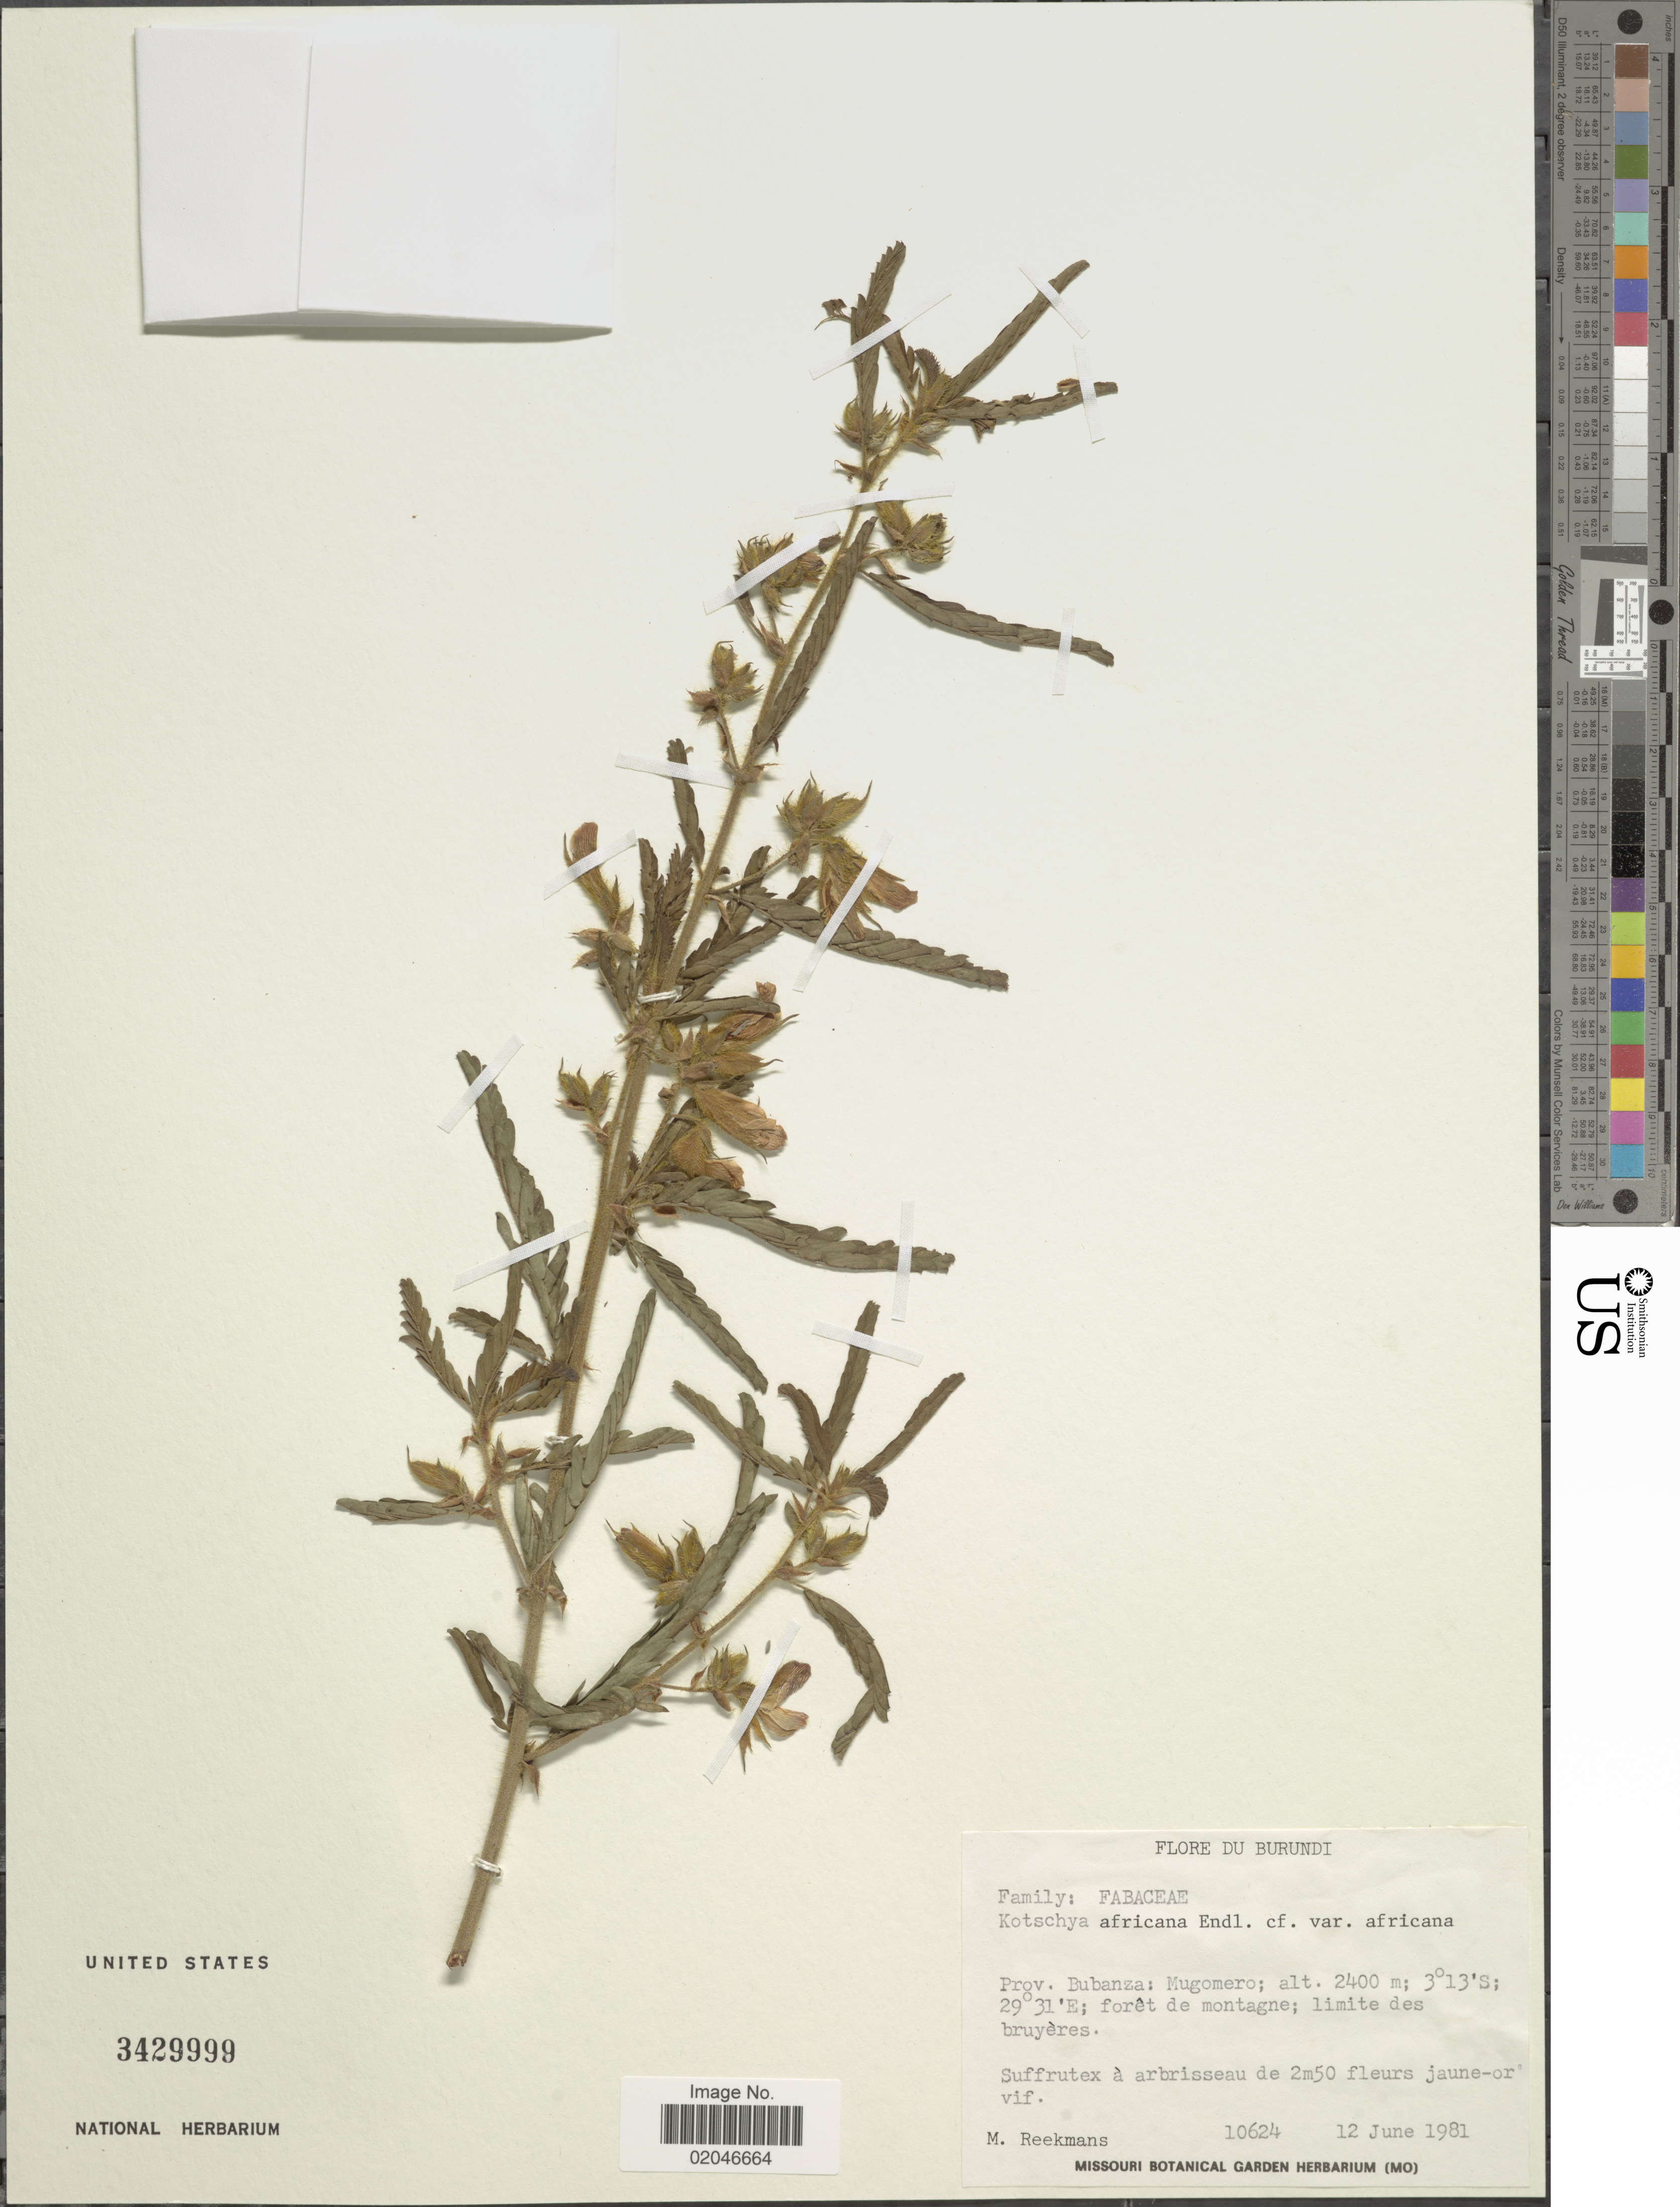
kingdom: Plantae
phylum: Tracheophyta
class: Magnoliopsida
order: Fabales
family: Fabaceae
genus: Kotschya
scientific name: Kotschya africana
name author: Endl.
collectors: M. Reekmans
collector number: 10624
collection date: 1981-06-12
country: Burundi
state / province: Bubanza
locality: Mugomero; forêt de montagne; limite des bruyères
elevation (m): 2400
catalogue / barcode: US 3429999